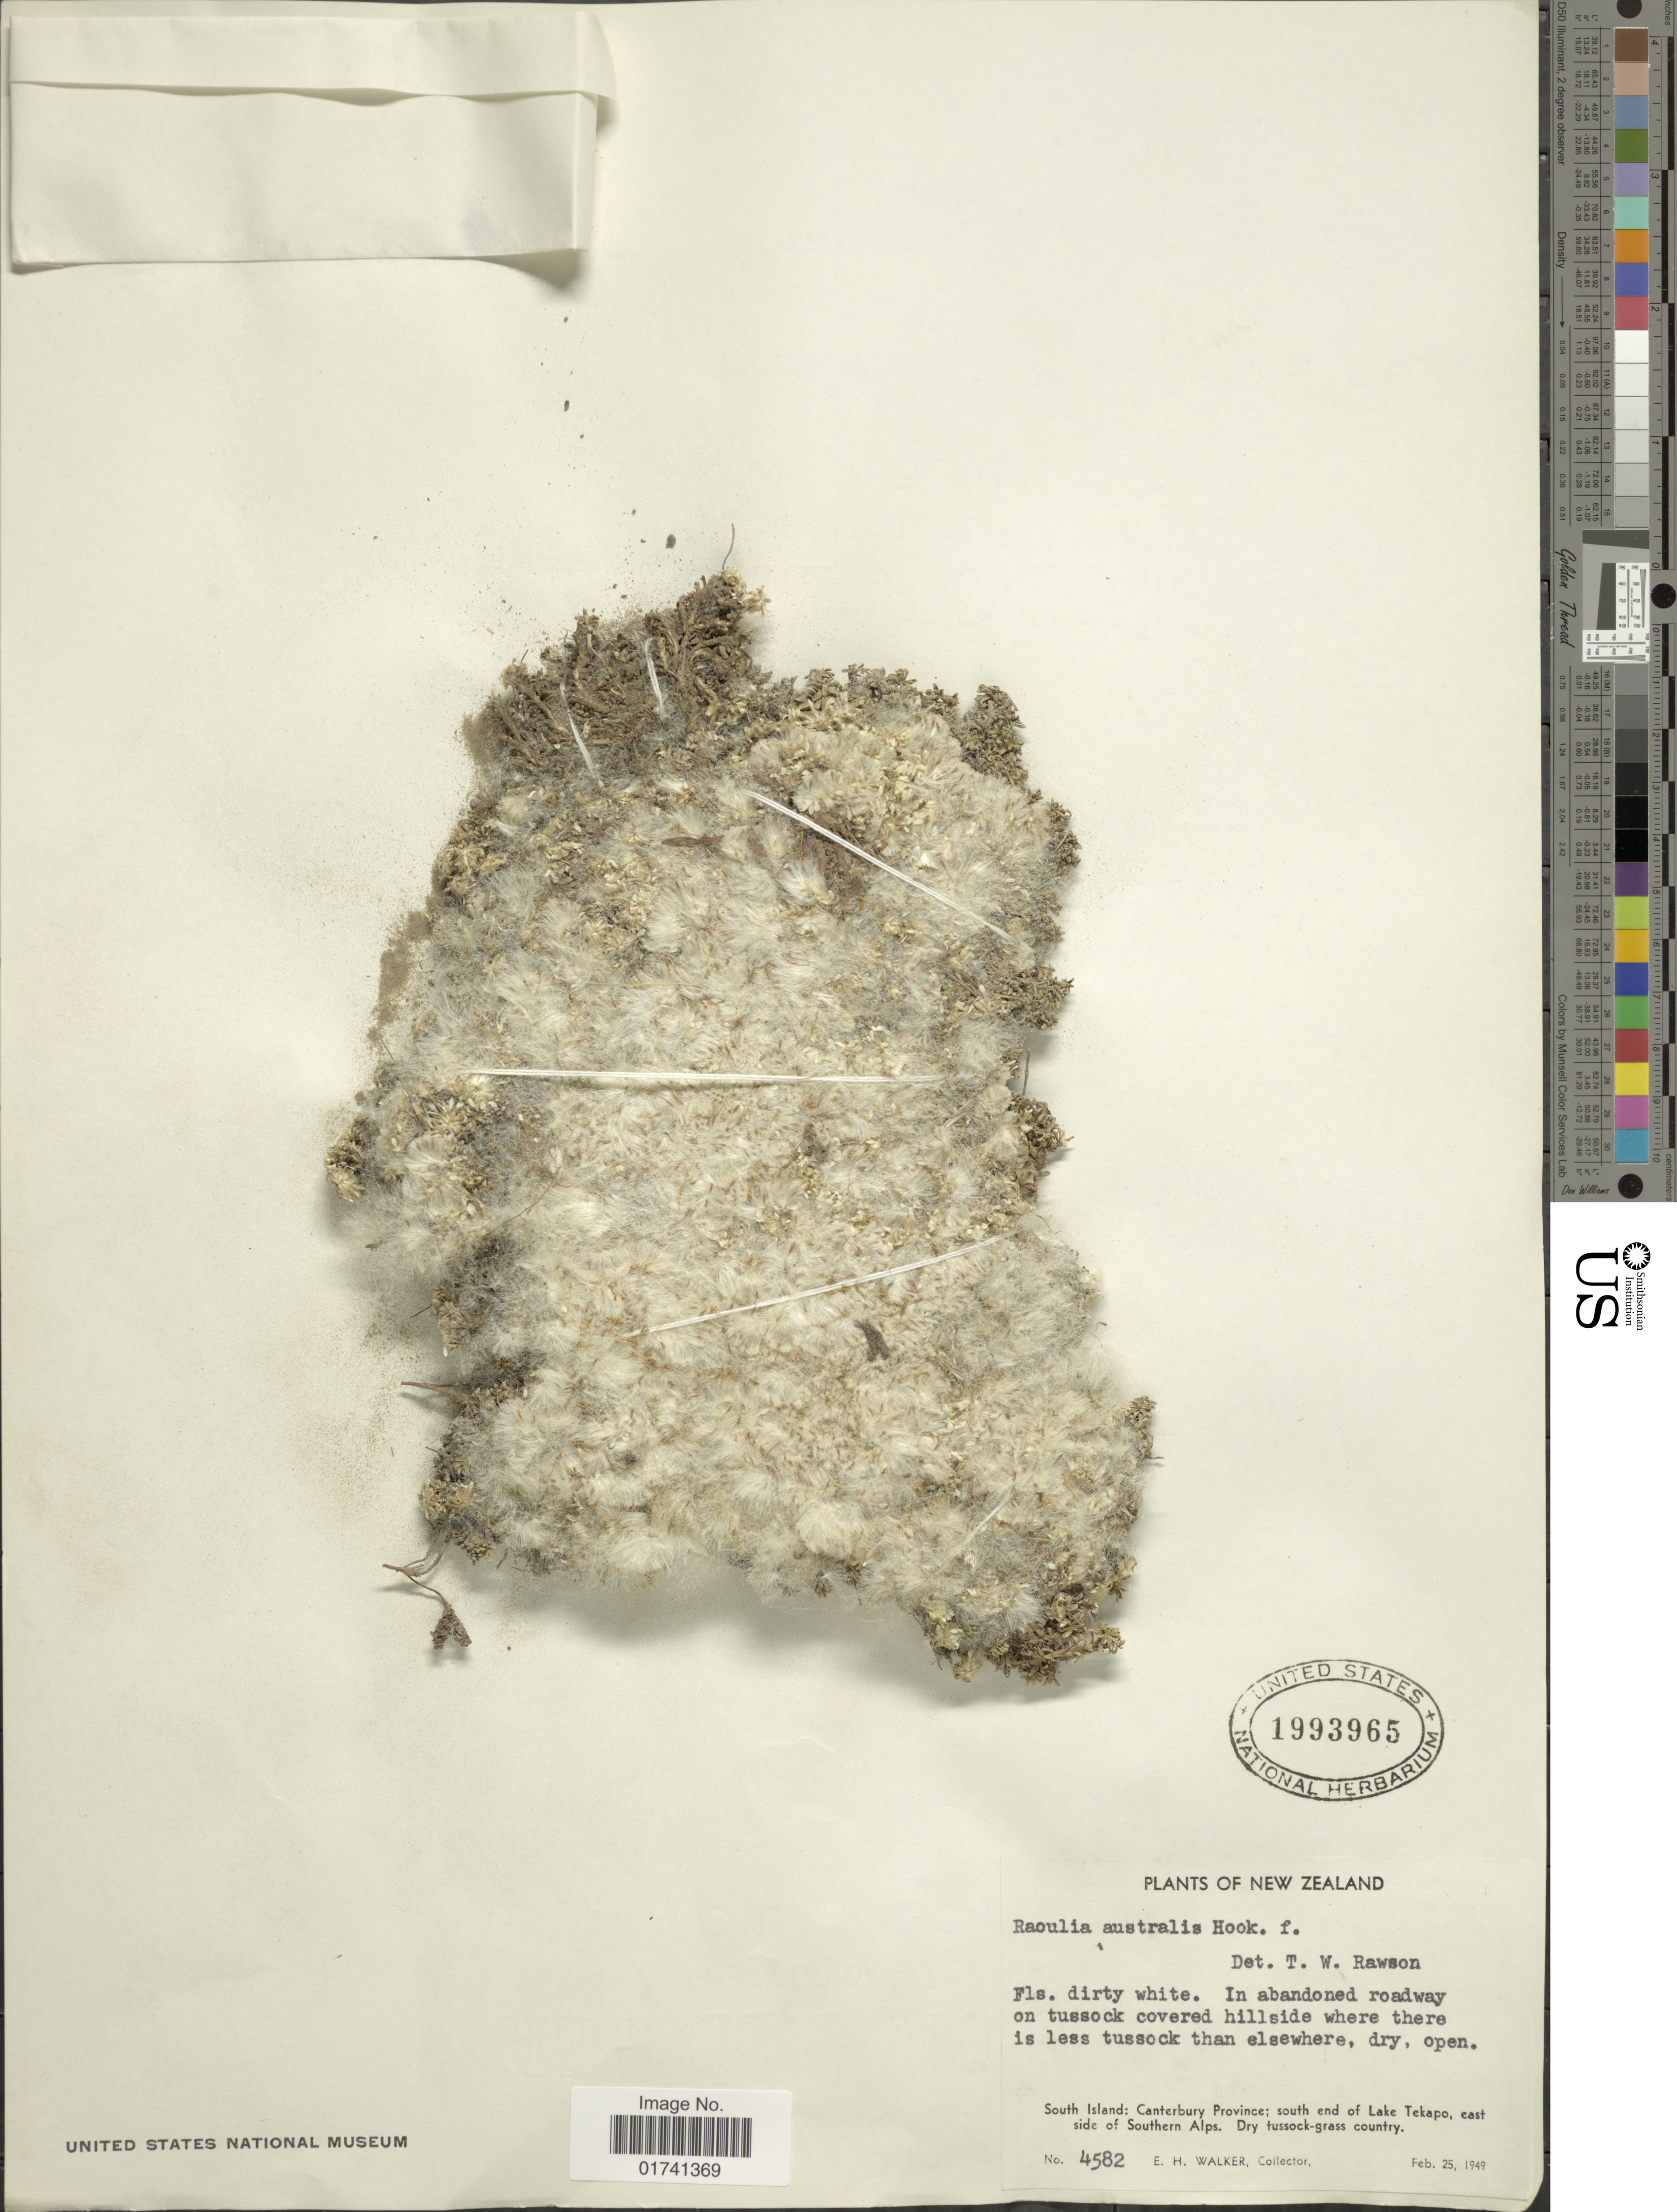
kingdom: Plantae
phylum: Tracheophyta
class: Magnoliopsida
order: Asterales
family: Asteraceae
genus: Raoulia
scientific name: Raoulia australis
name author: Hook. f.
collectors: E. H. Walker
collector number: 4582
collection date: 1949-02-25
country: New Zealand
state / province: Canterbury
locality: South Island; south end of Lake Tekapo, east side of Southern Alps, dry tussock-grass country.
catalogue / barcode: US 1993965